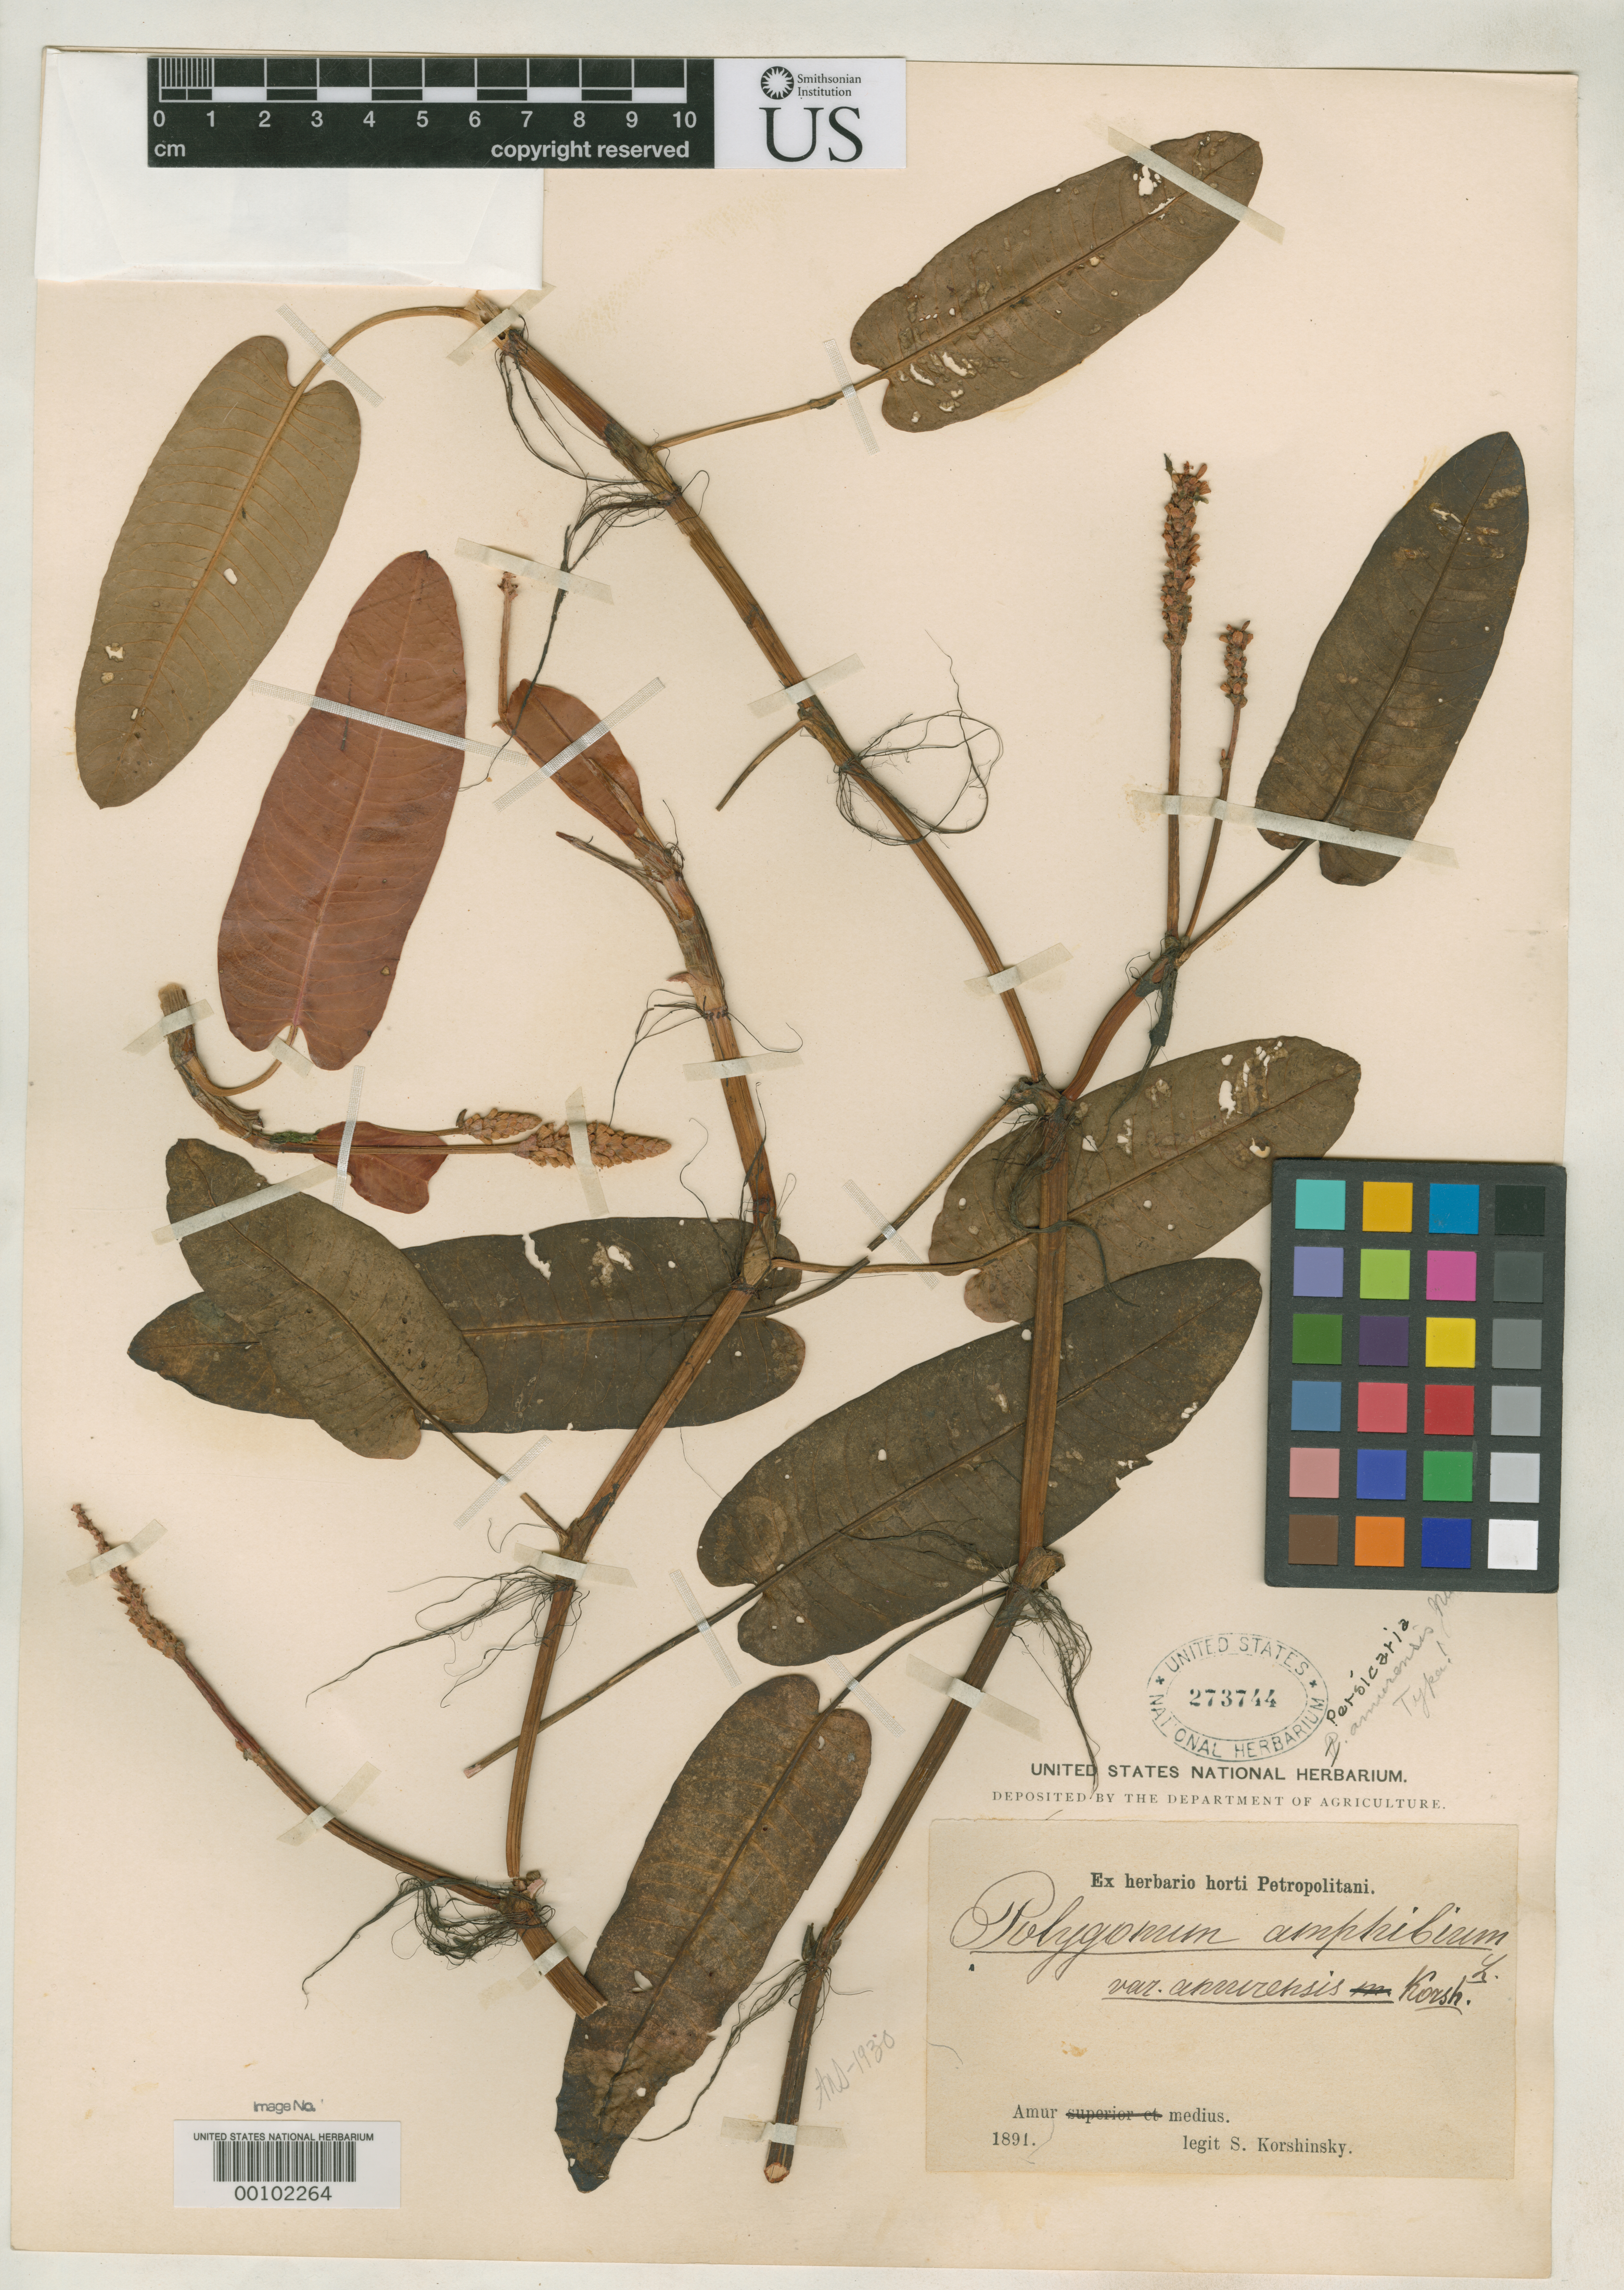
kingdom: Plantae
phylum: Tracheophyta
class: Magnoliopsida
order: Caryophyllales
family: Polygonaceae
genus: Persicaria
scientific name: Persicaria amurensis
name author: Nieuwl.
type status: Holotype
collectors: S. I. Korshinsky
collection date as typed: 1891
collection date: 1891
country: China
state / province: Manchuria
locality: Amur River.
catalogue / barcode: US 273744